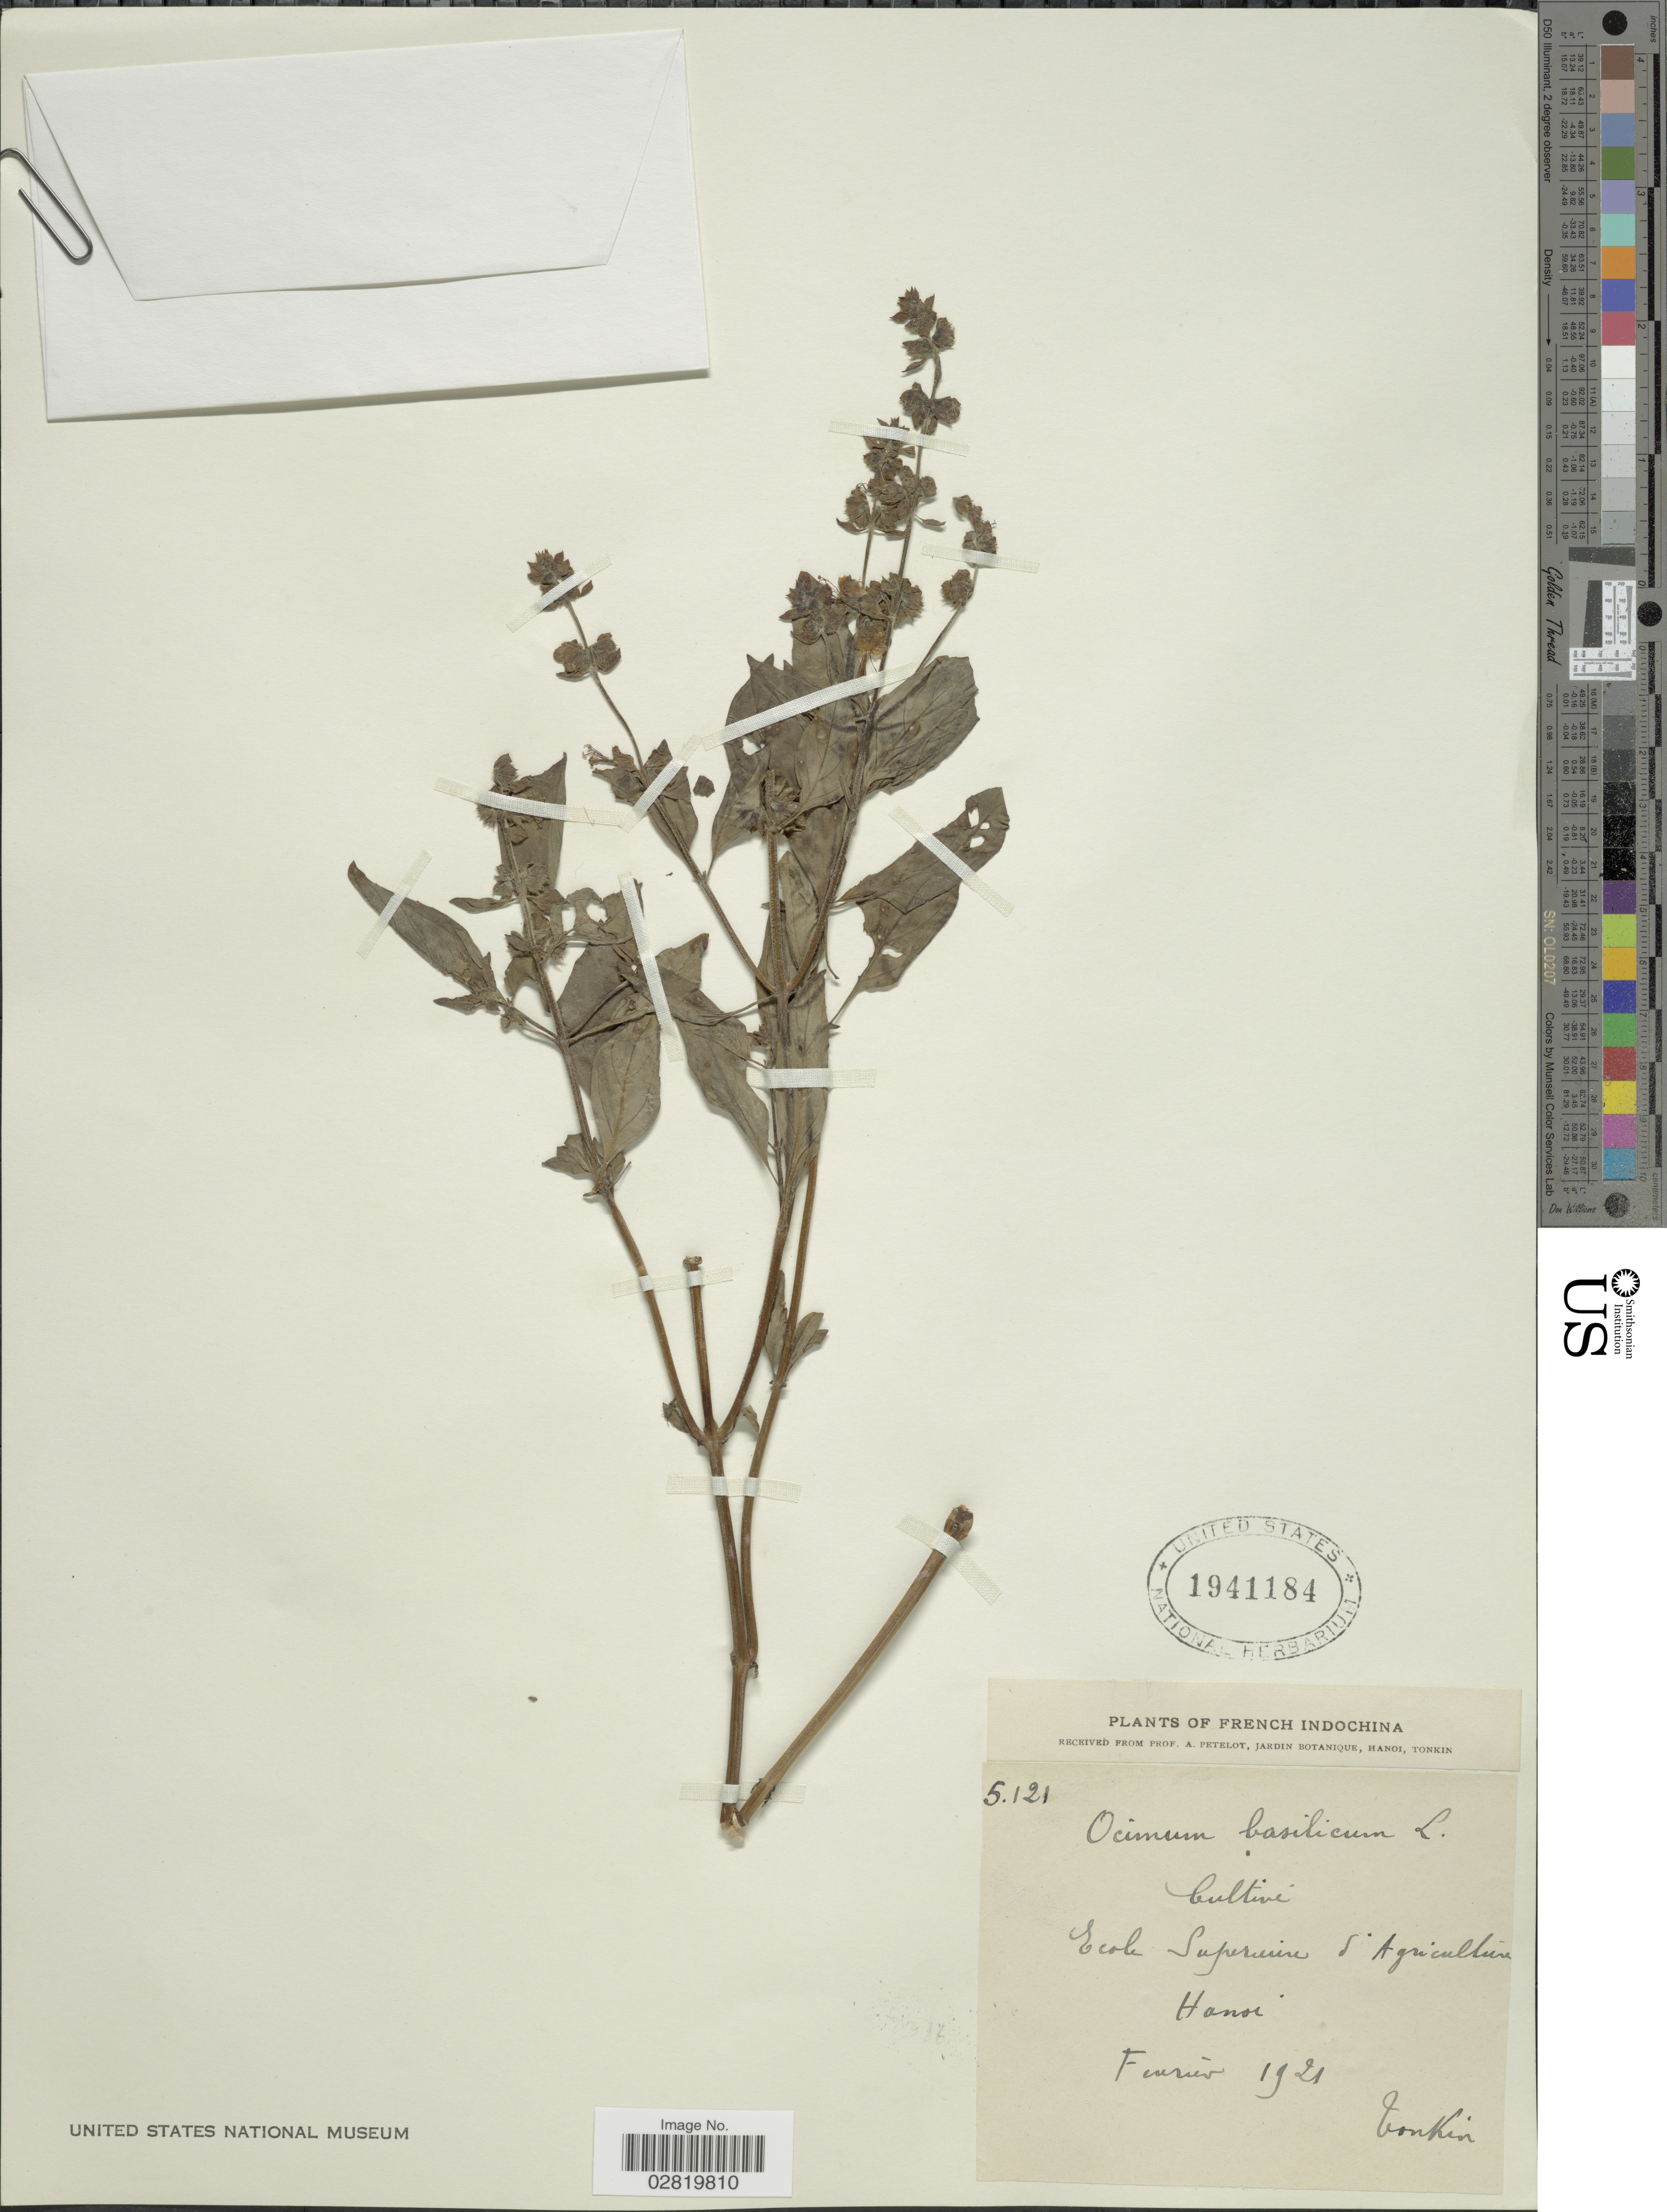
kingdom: Plantae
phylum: Tracheophyta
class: Magnoliopsida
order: Lamiales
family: Lamiaceae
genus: Ocimum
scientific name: Ocimum basilicum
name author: L.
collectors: A. Petelot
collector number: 5121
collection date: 1921-02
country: Vietnam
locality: French Indochina, Tonkin. Ecole Superieure [interpreted] d'Agriculture, Hanoi.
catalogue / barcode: US 1941184